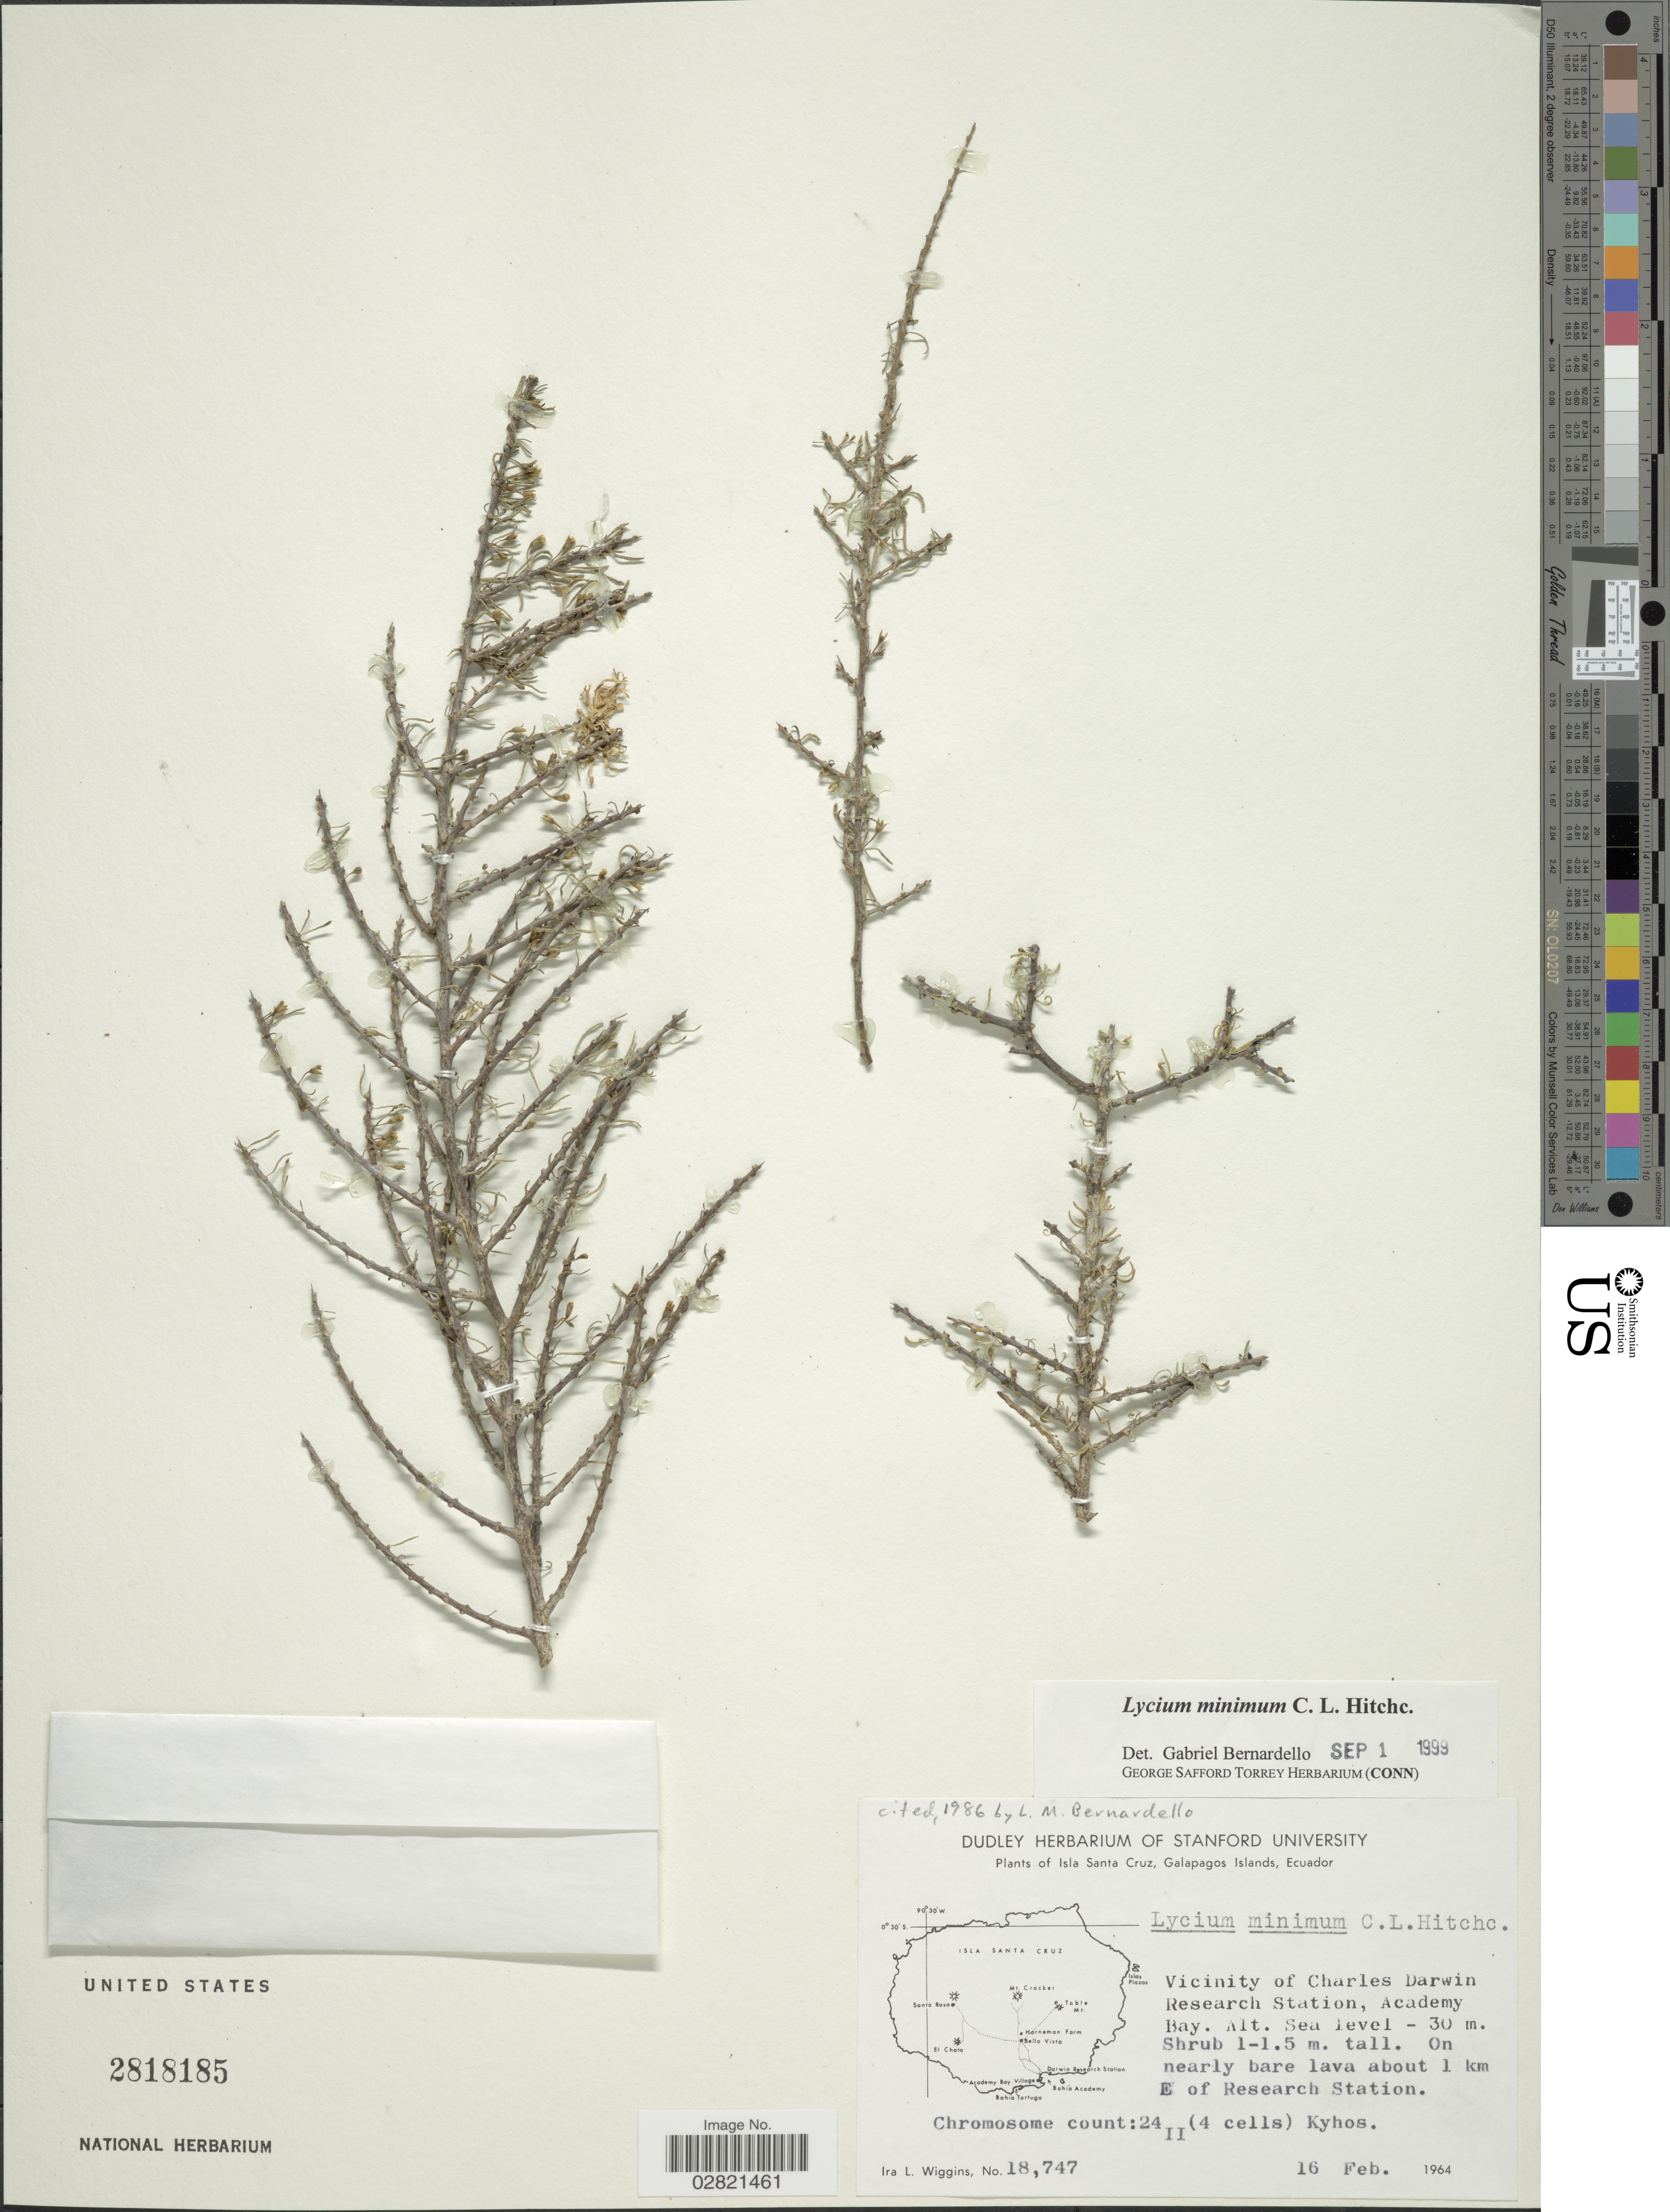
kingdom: Plantae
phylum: Tracheophyta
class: Magnoliopsida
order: Solanales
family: Solanaceae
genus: Lycium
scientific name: Lycium minimum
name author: C.L. Hitchc.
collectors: I. L. Wiggins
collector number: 18747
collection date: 1964-02-16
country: Ecuador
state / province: Colón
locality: Isla Santa Cruz, Galapagos Islands. Vicinity of Charles Darwin Research Station, Academy Bay.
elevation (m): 30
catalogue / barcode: US 2818185